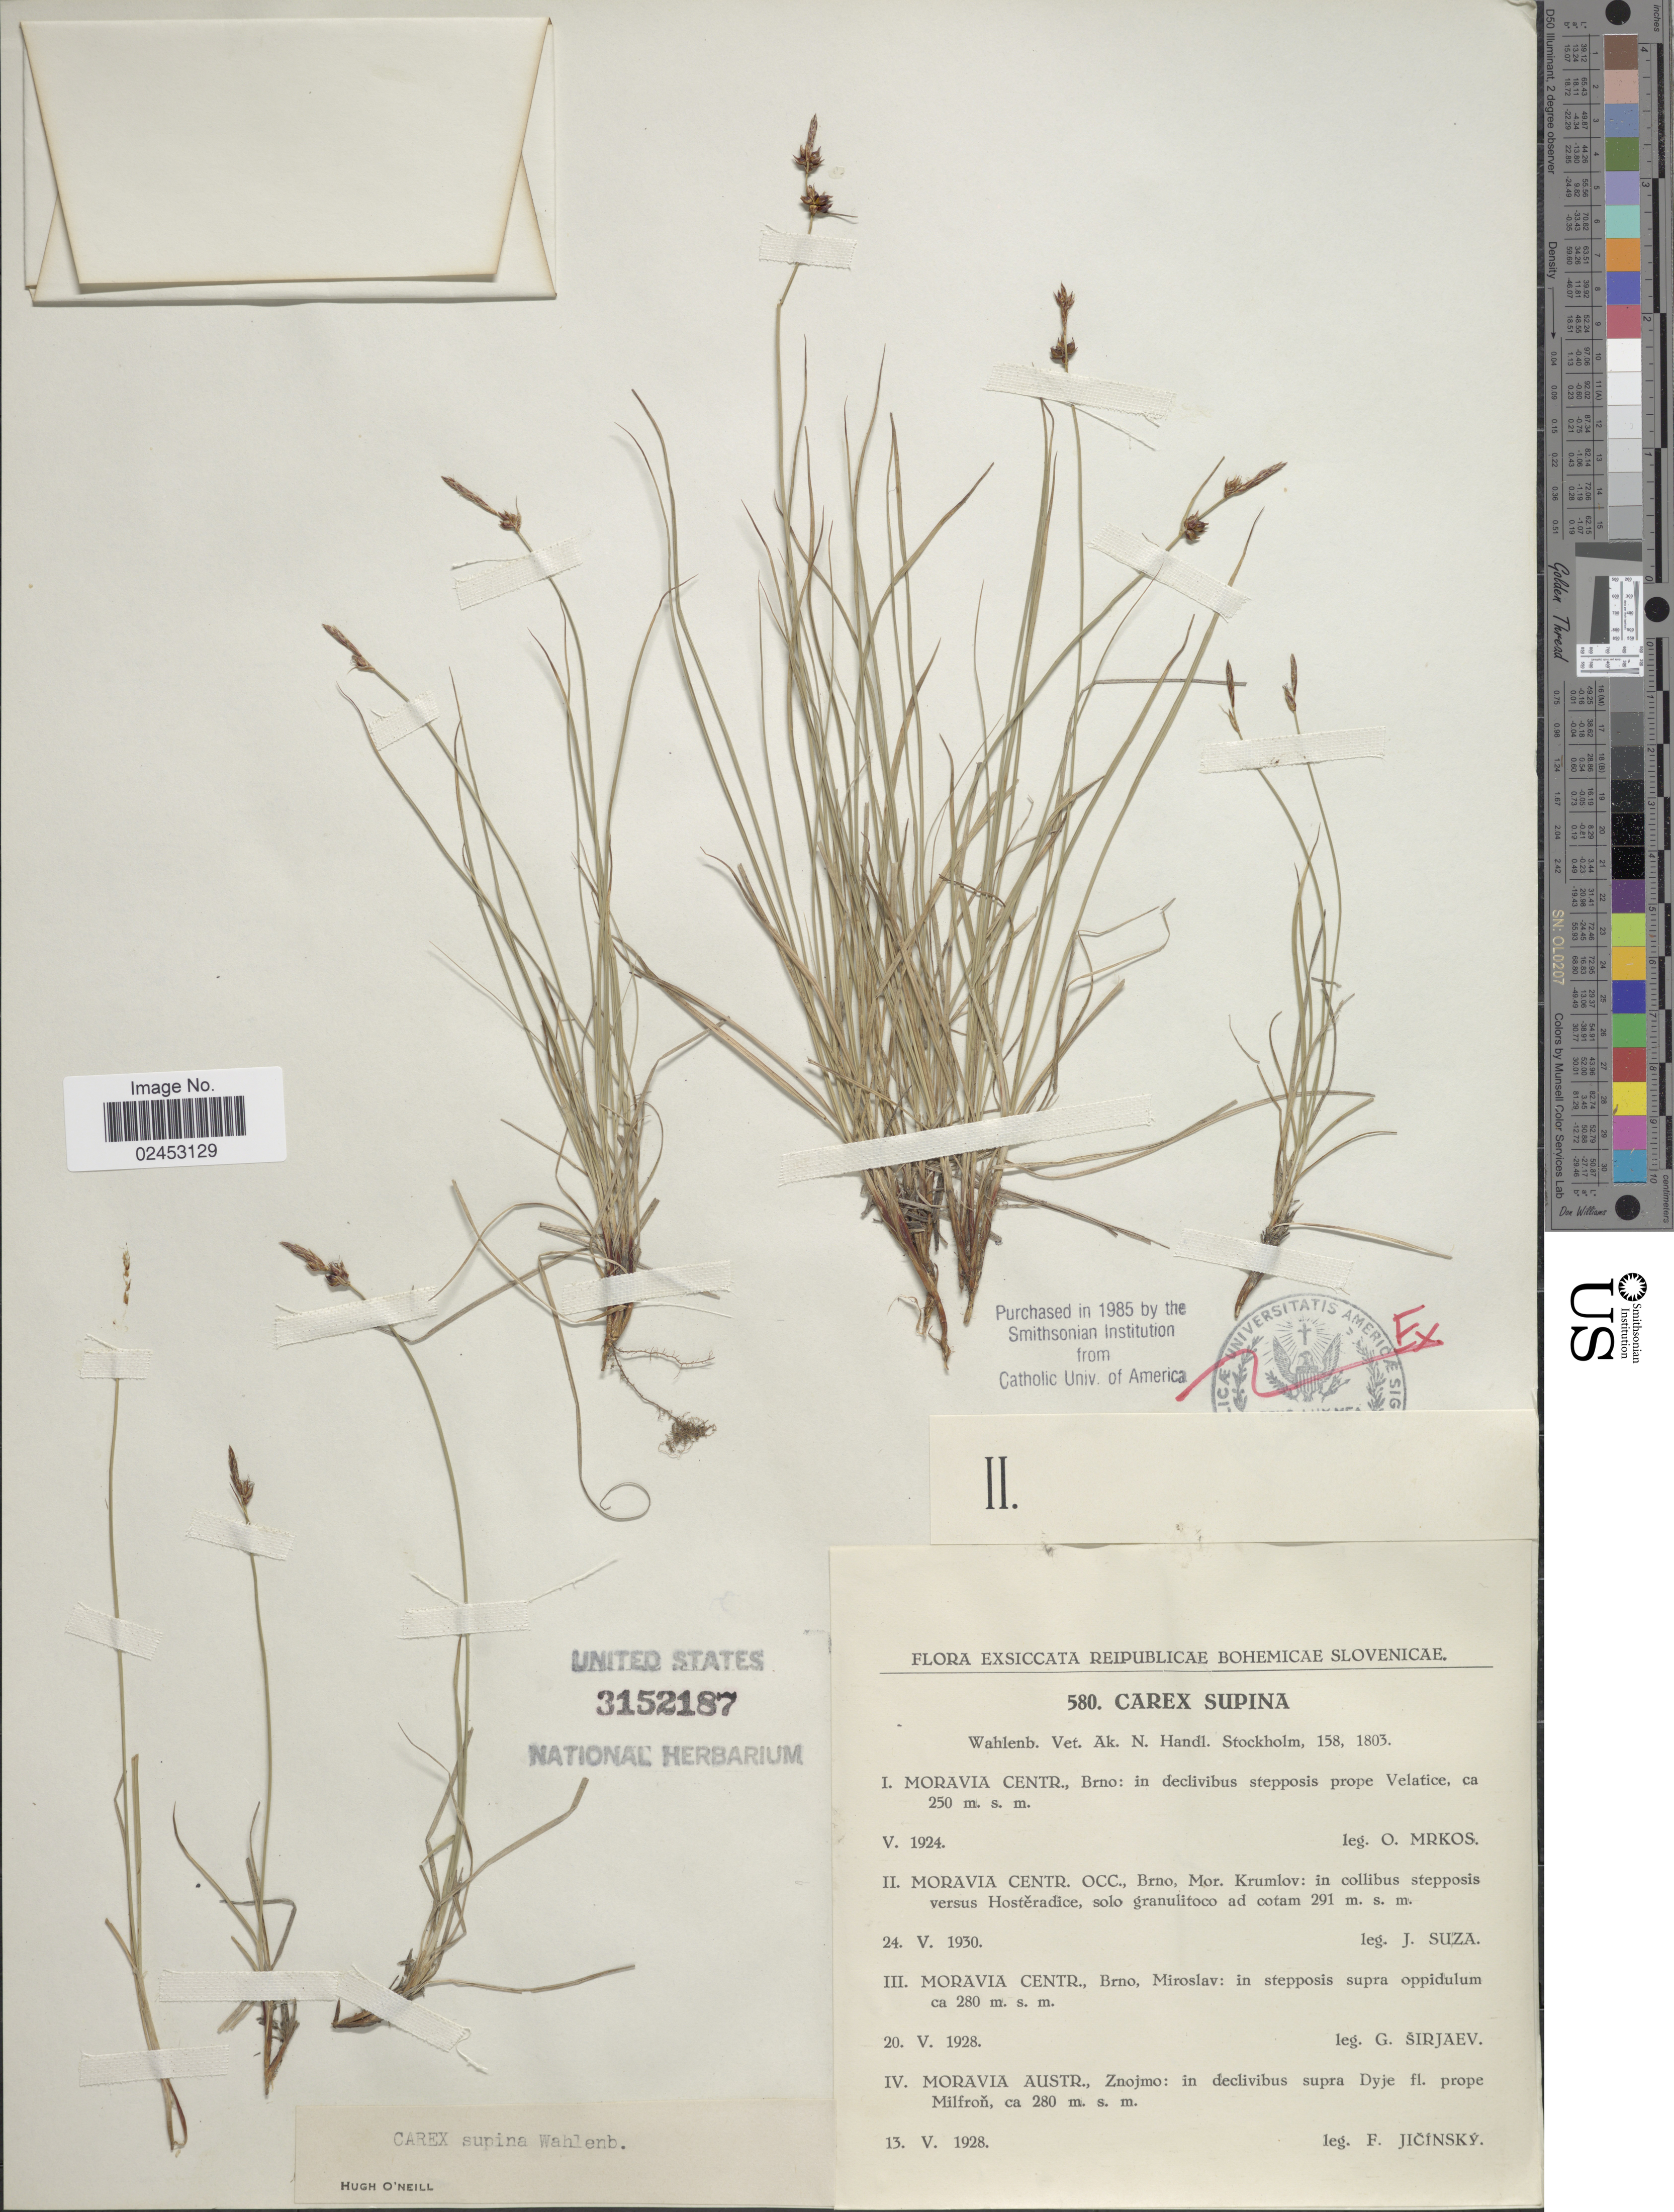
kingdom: Plantae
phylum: Tracheophyta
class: Liliopsida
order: Poales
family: Cyperaceae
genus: Carex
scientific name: Carex supina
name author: Willd. ex Wahlenb.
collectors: J. Suza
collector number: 580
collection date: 1930-05-24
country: Czechia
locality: Reipublicae Bohemicae Slovenicae, Moravia centr. occ., Brno, Mor. Krumlov: in collibus stepposis versus Hosteradice, solo granulitoco ad cotam.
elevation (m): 291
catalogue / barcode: US 3152187